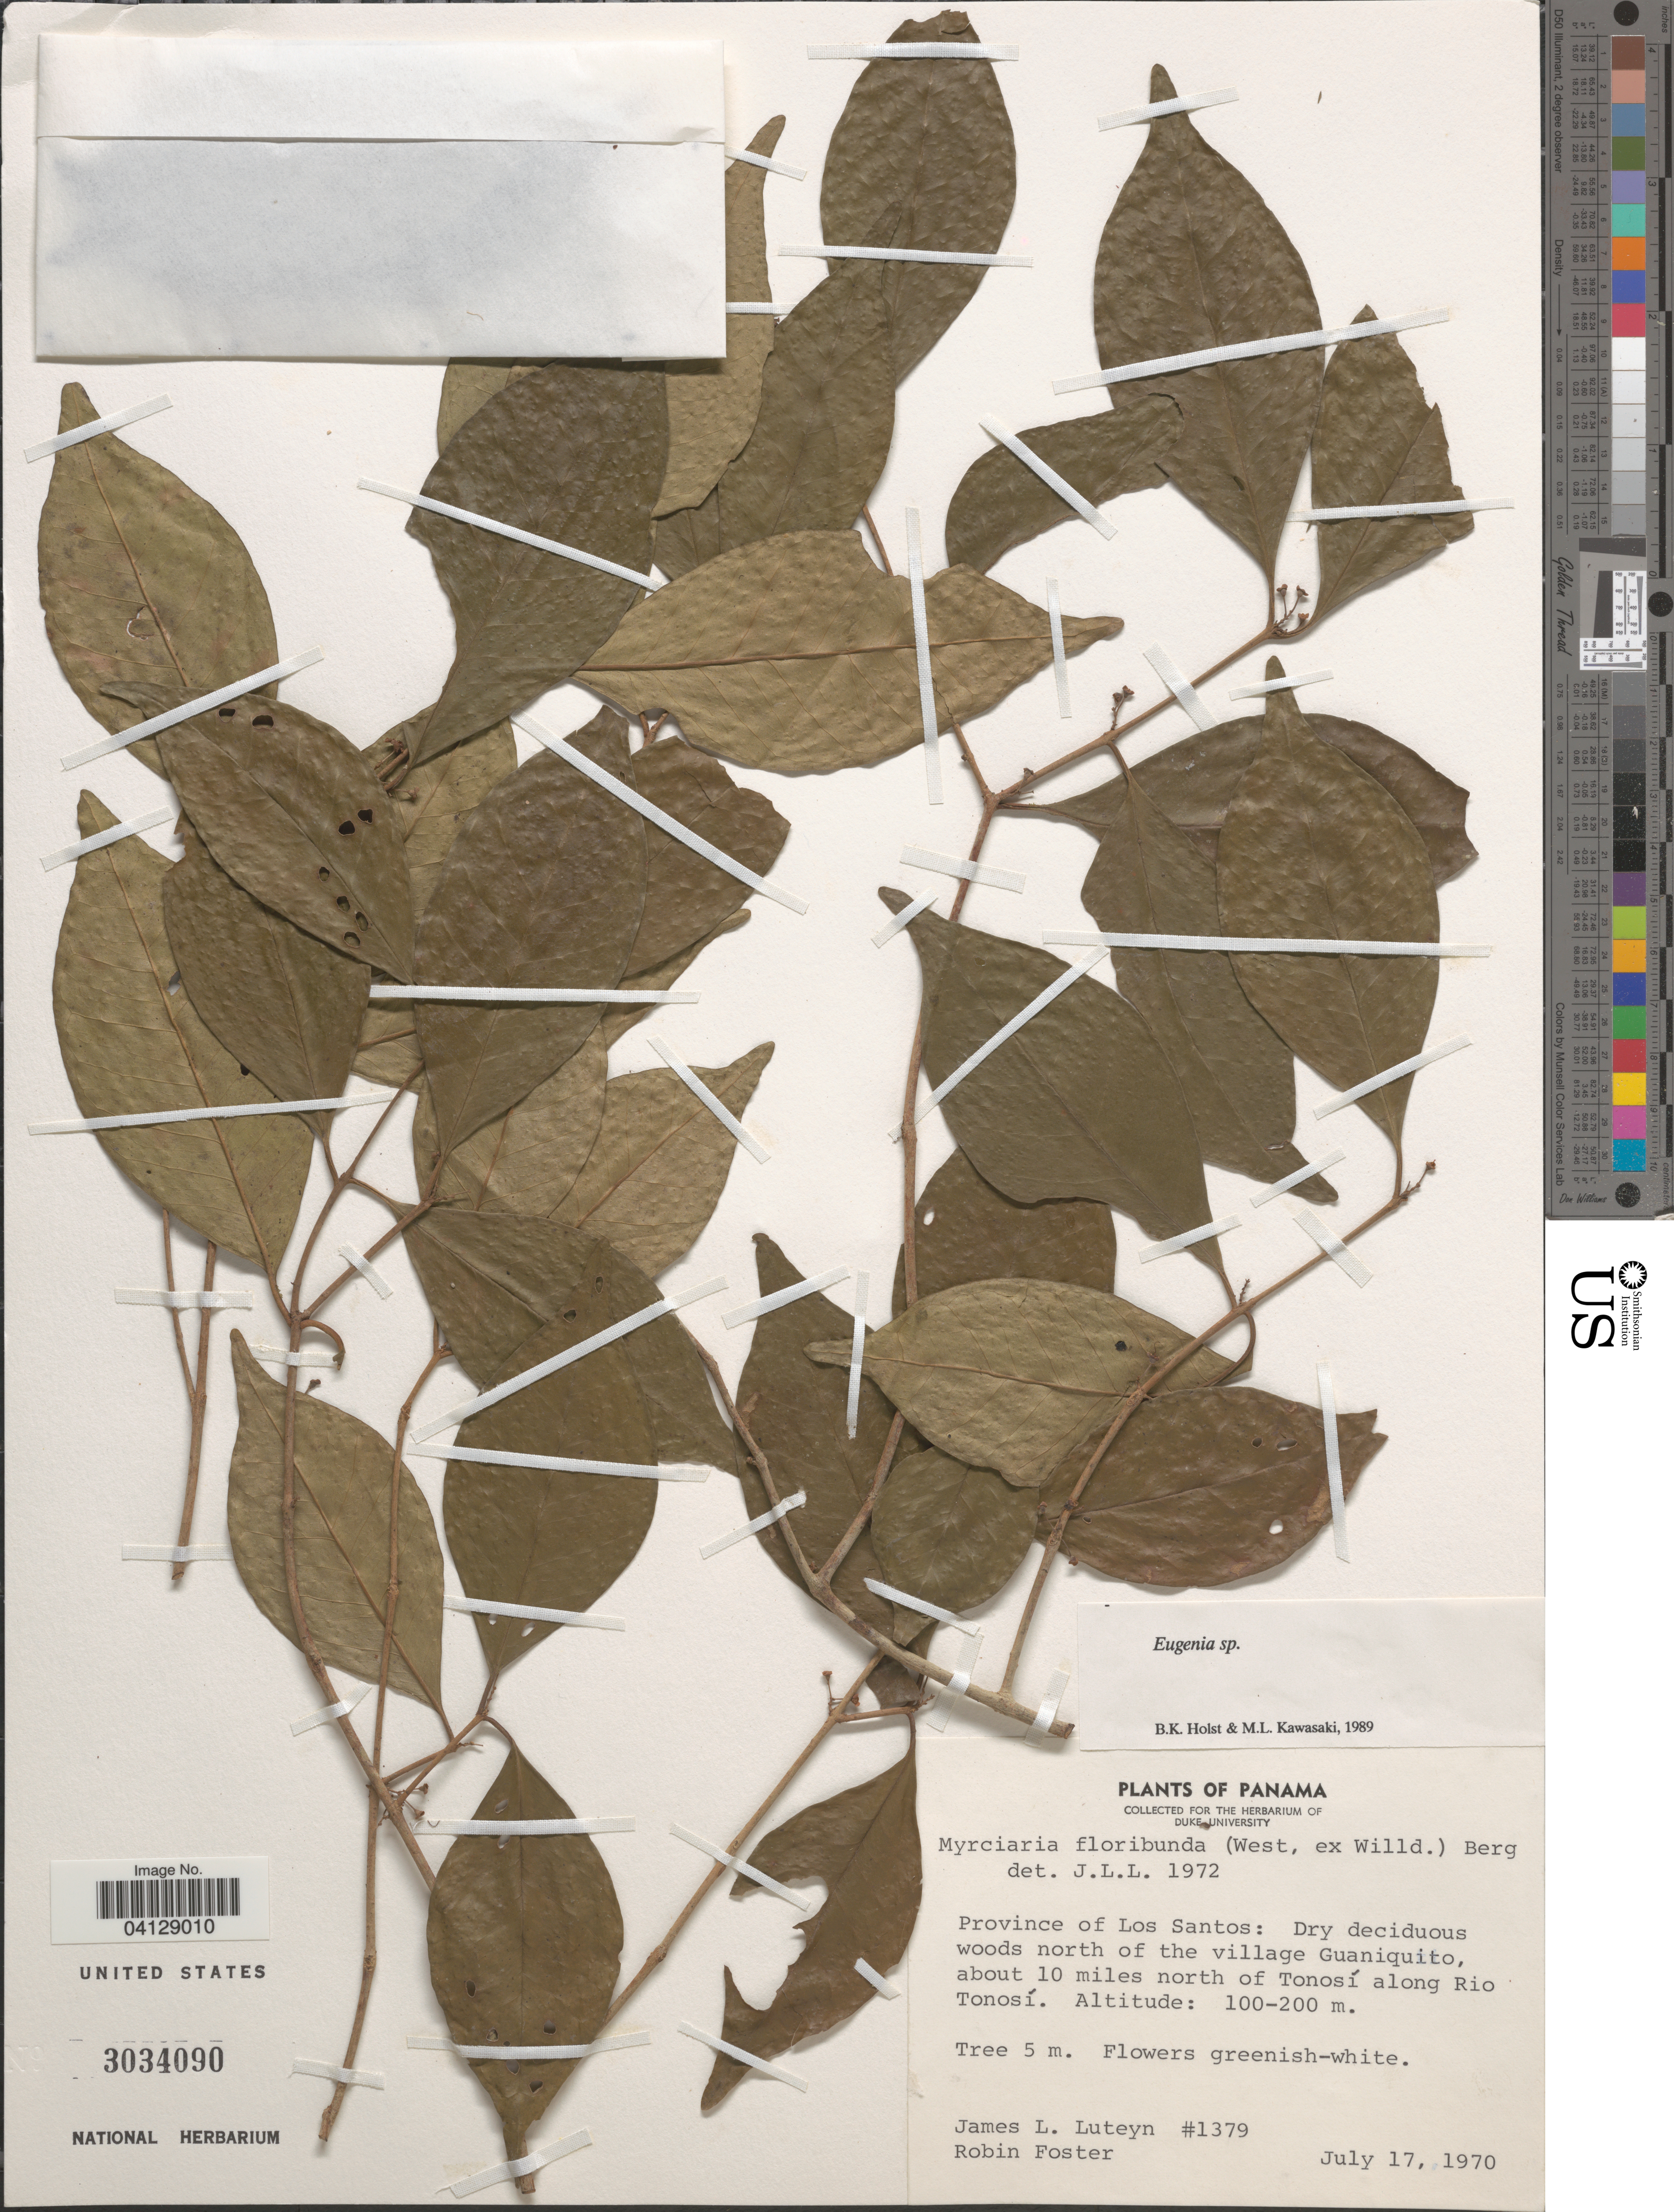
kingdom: Plantae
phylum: Tracheophyta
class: Magnoliopsida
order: Myrtales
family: Myrtaceae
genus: Eugenia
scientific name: Eugenia liesneri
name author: Barrie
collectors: J. Luteyn & R. B. Foster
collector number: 1379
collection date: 1970-07-17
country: Panama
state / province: Los Santos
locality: Dry deciduous woods north of the village Guaniquito, about 10 miles north of Tonosí along Rio Tonosí.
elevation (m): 100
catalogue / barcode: US 3034090